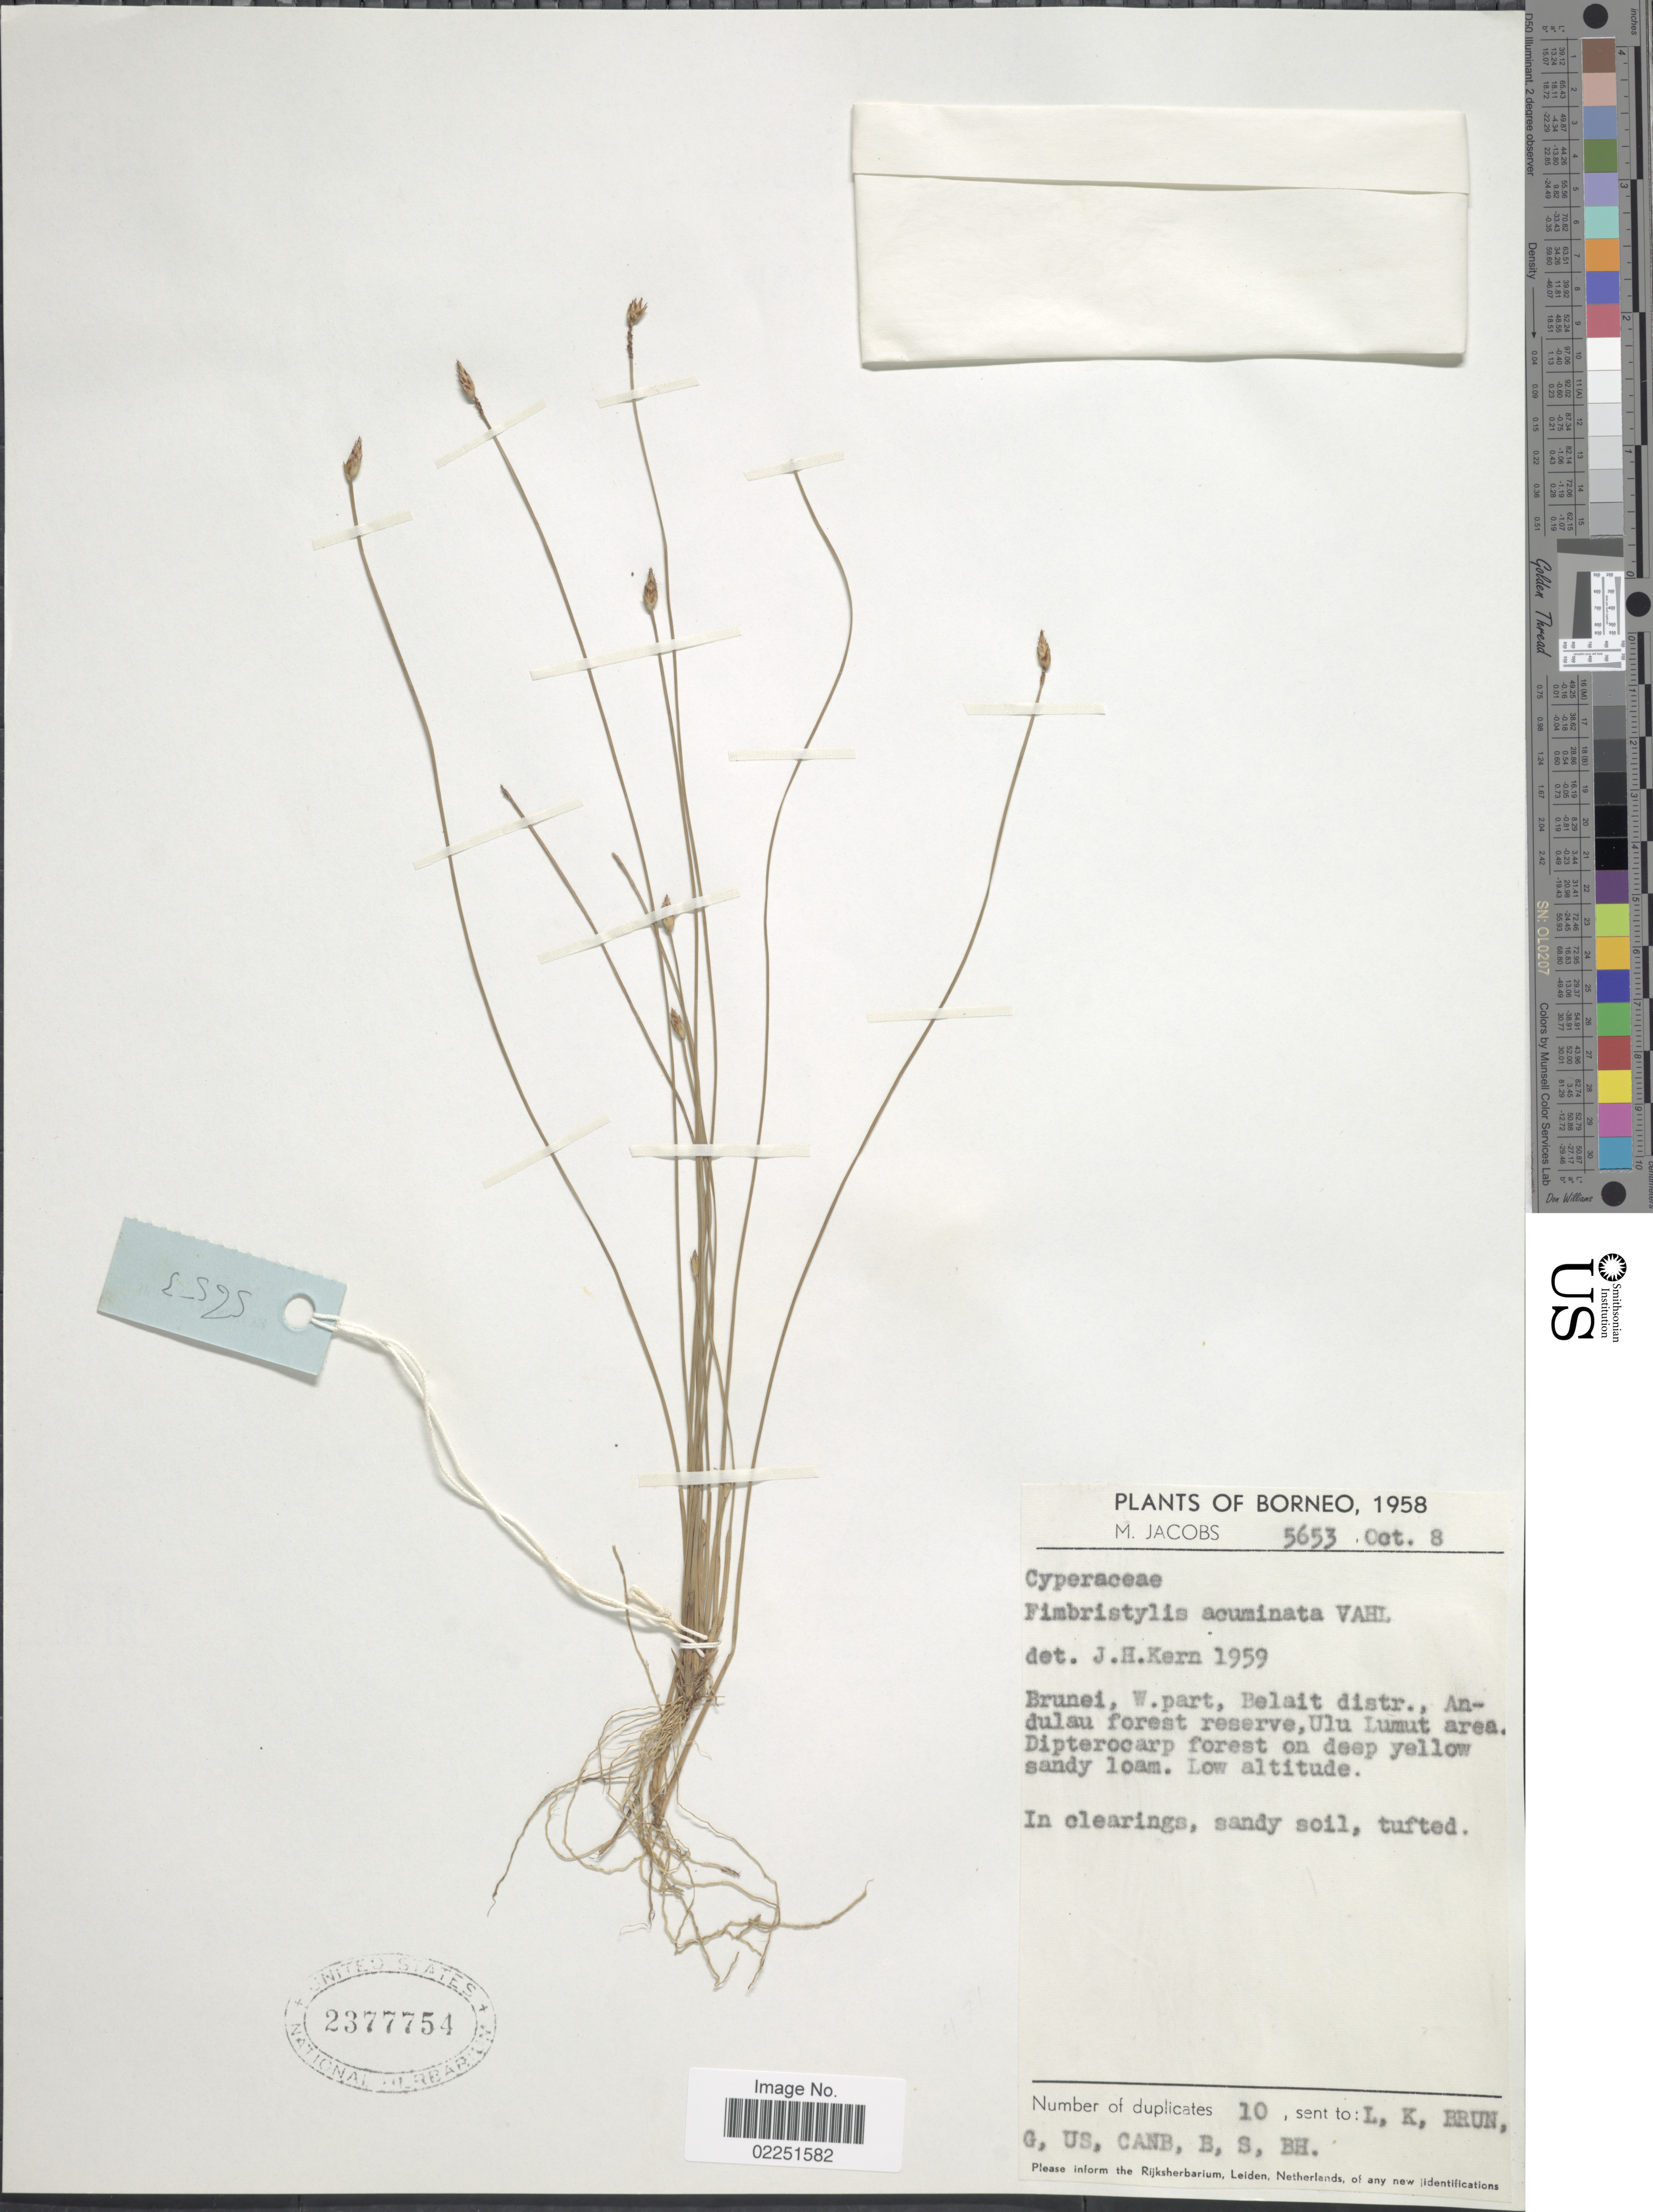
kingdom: Plantae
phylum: Tracheophyta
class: Liliopsida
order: Poales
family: Cyperaceae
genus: Fimbristylis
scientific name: Fimbristylis acuminata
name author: Vahl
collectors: M. Jacobs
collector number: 5653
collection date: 1958-10-08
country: Brunei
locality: Brunei, W. part, Belait distr., Andulan forest reserve, Ulu Lumut area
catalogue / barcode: US 2377754